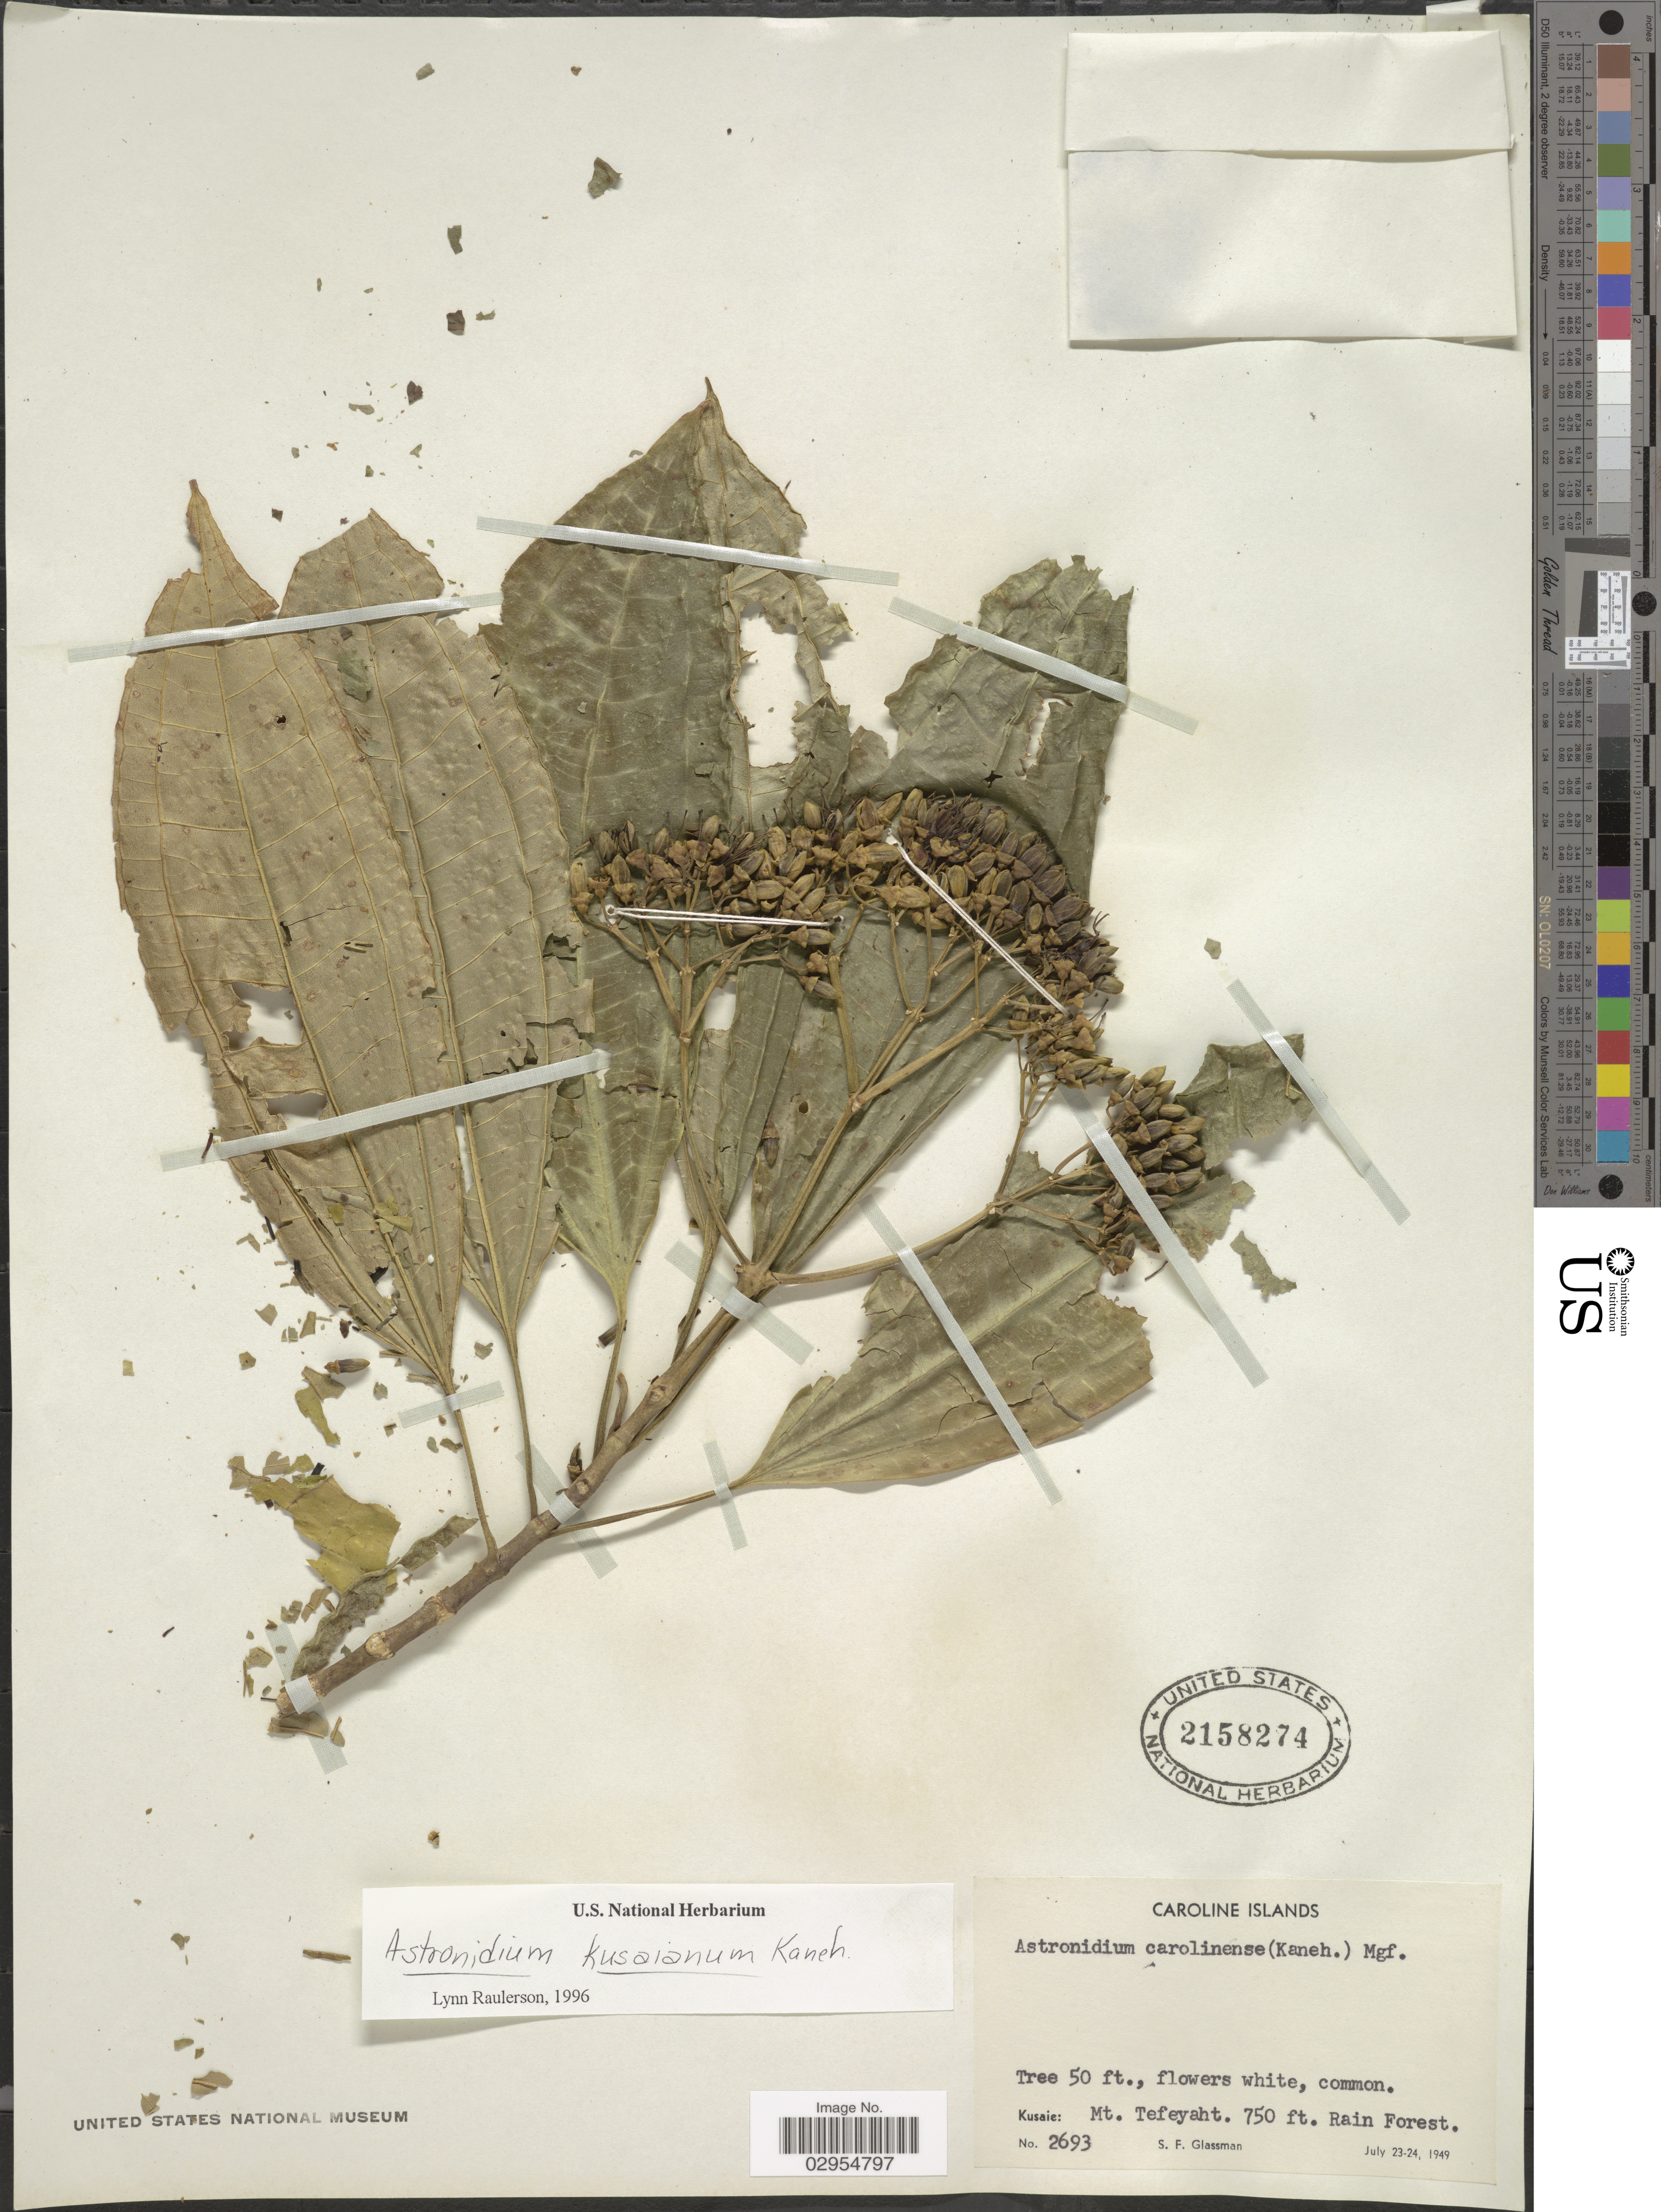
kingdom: Plantae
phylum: Tracheophyta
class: Magnoliopsida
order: Myrtales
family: Melastomataceae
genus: Astronidium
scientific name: Astronidium kusaianum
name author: Hosok.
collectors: S. F. Glassman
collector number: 2693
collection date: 1949-07-23/1949-07-24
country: Micronesia, Federated States of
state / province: Kosrae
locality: Kusaie: Mt. Tefeyaht.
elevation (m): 229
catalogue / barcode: US 2158274